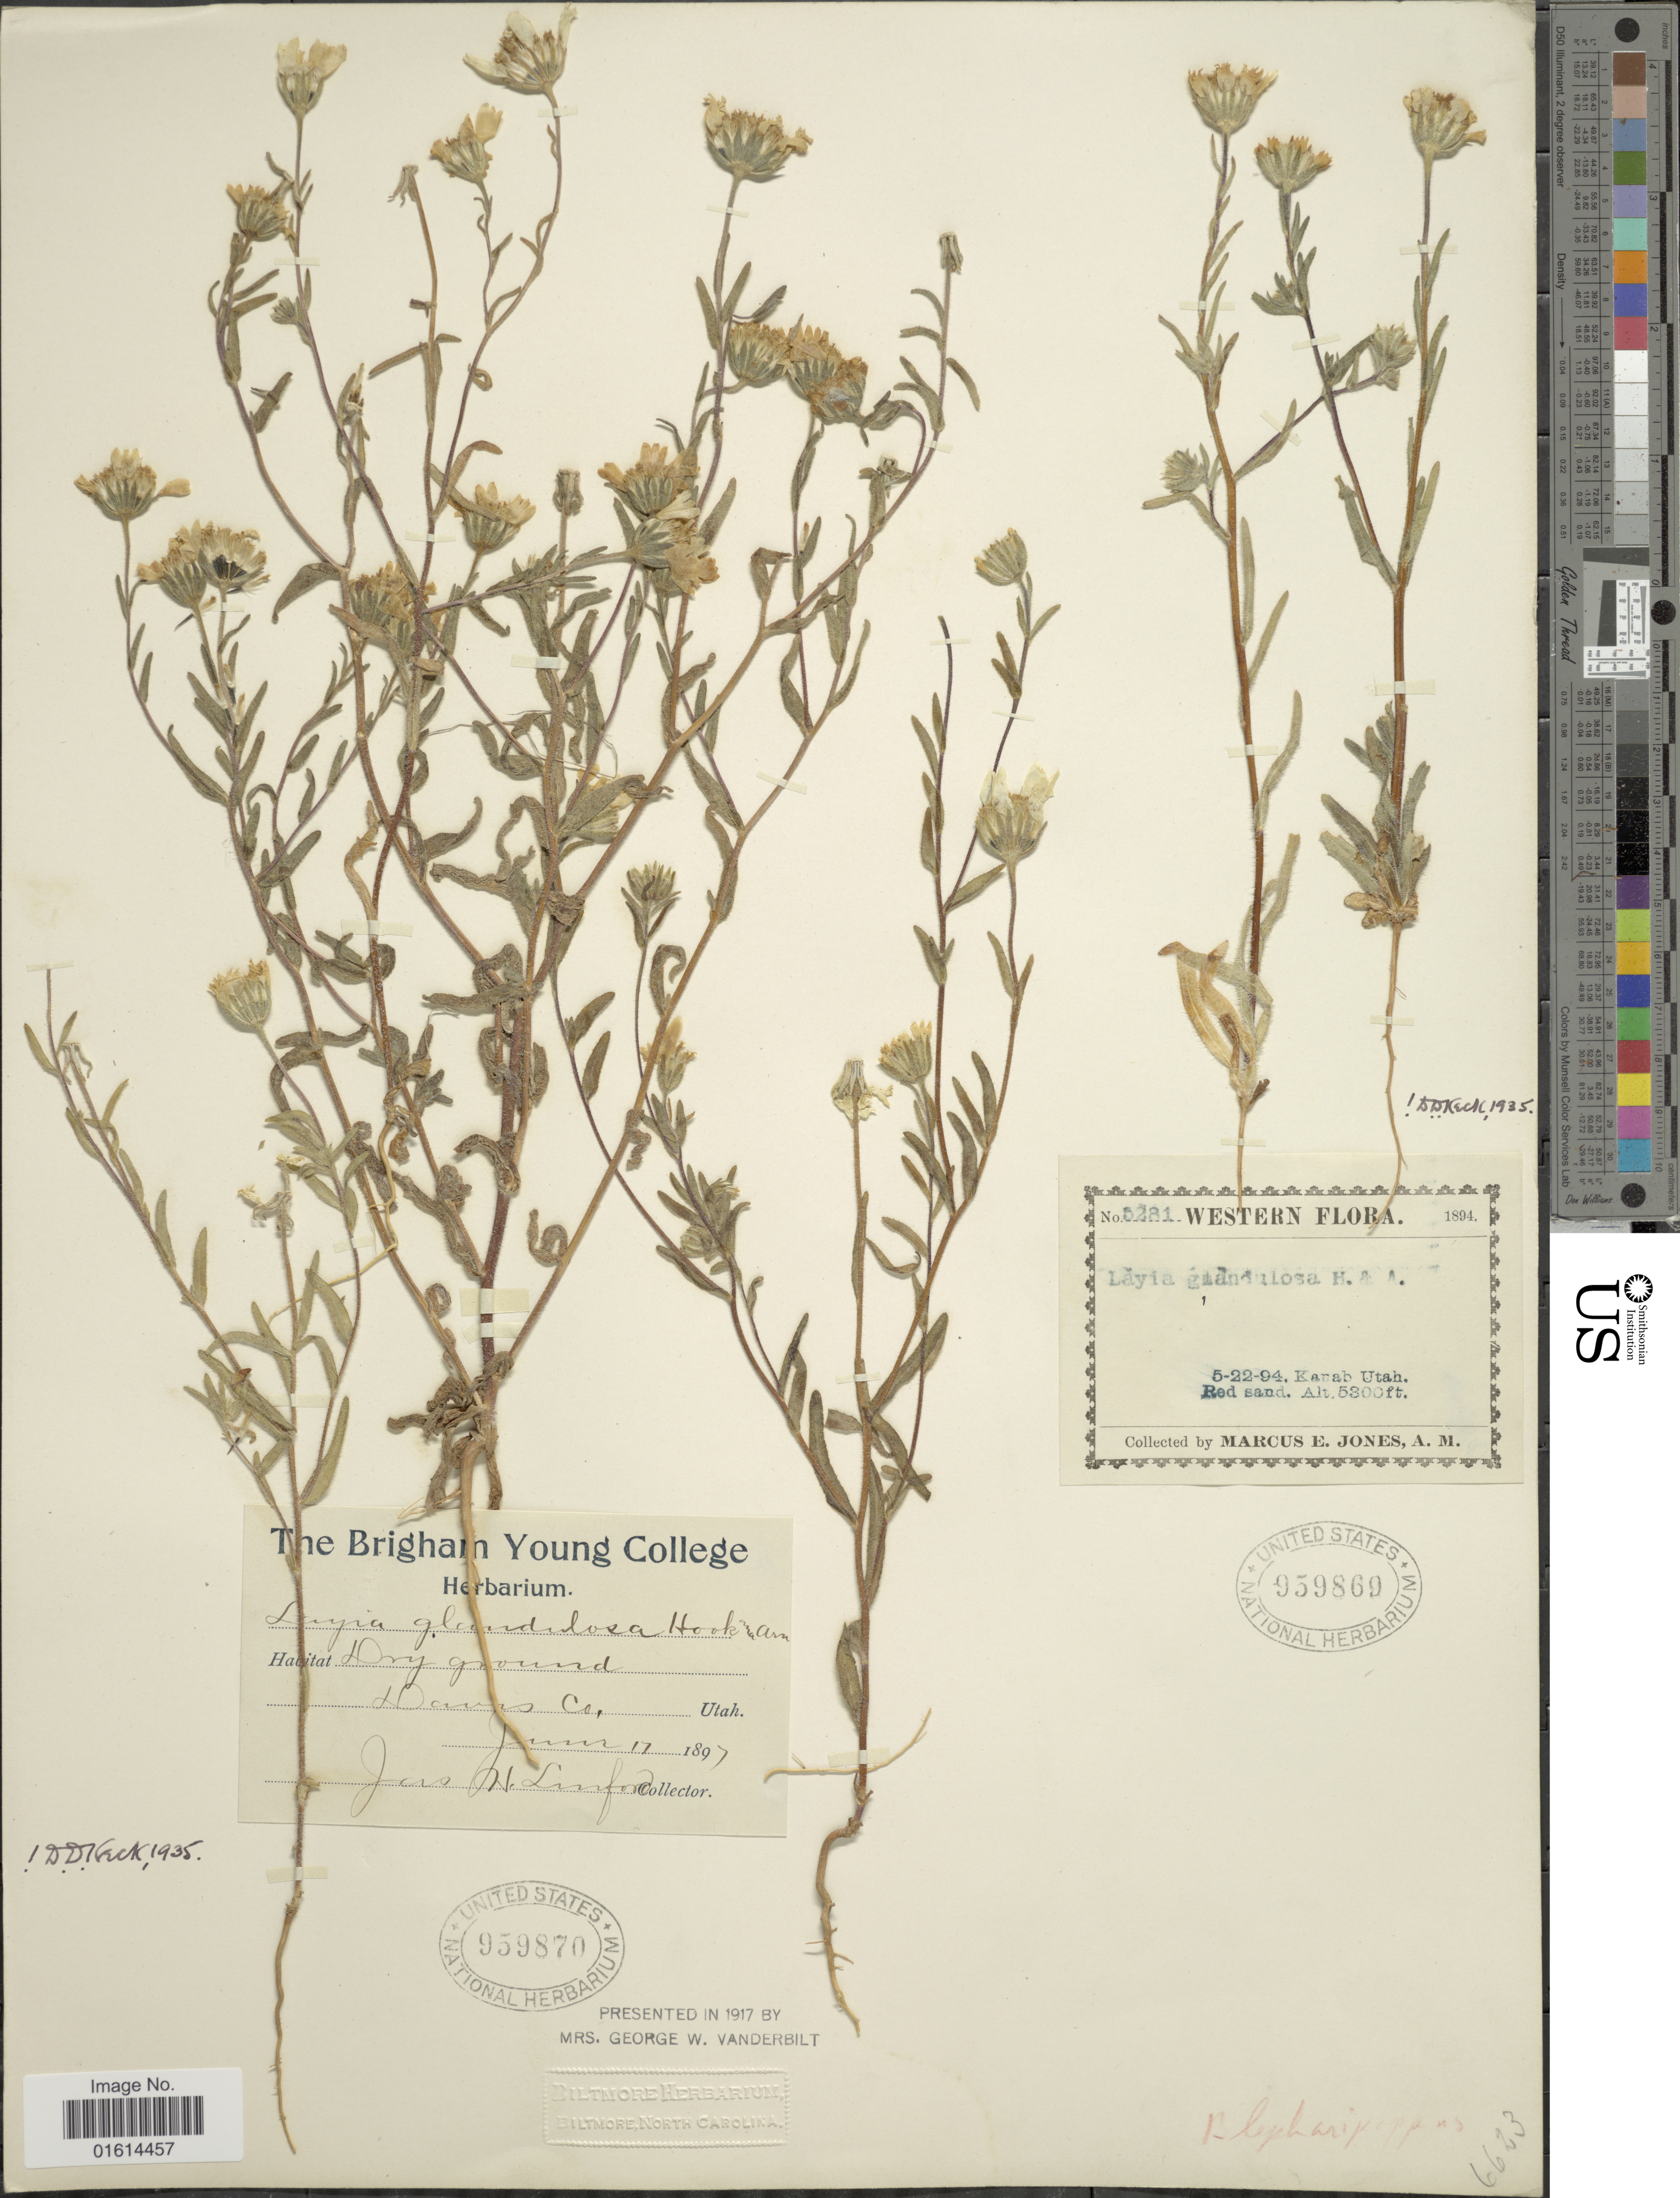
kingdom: Plantae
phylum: Tracheophyta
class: Magnoliopsida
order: Asterales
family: Asteraceae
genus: Layia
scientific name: Layia glandulosa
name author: Hook. & Arn.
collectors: M. E. Jones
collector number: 5281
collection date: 1894-05-22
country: United States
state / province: Utah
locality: Kanab Utah, Red sand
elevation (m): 1615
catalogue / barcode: US 959869-2